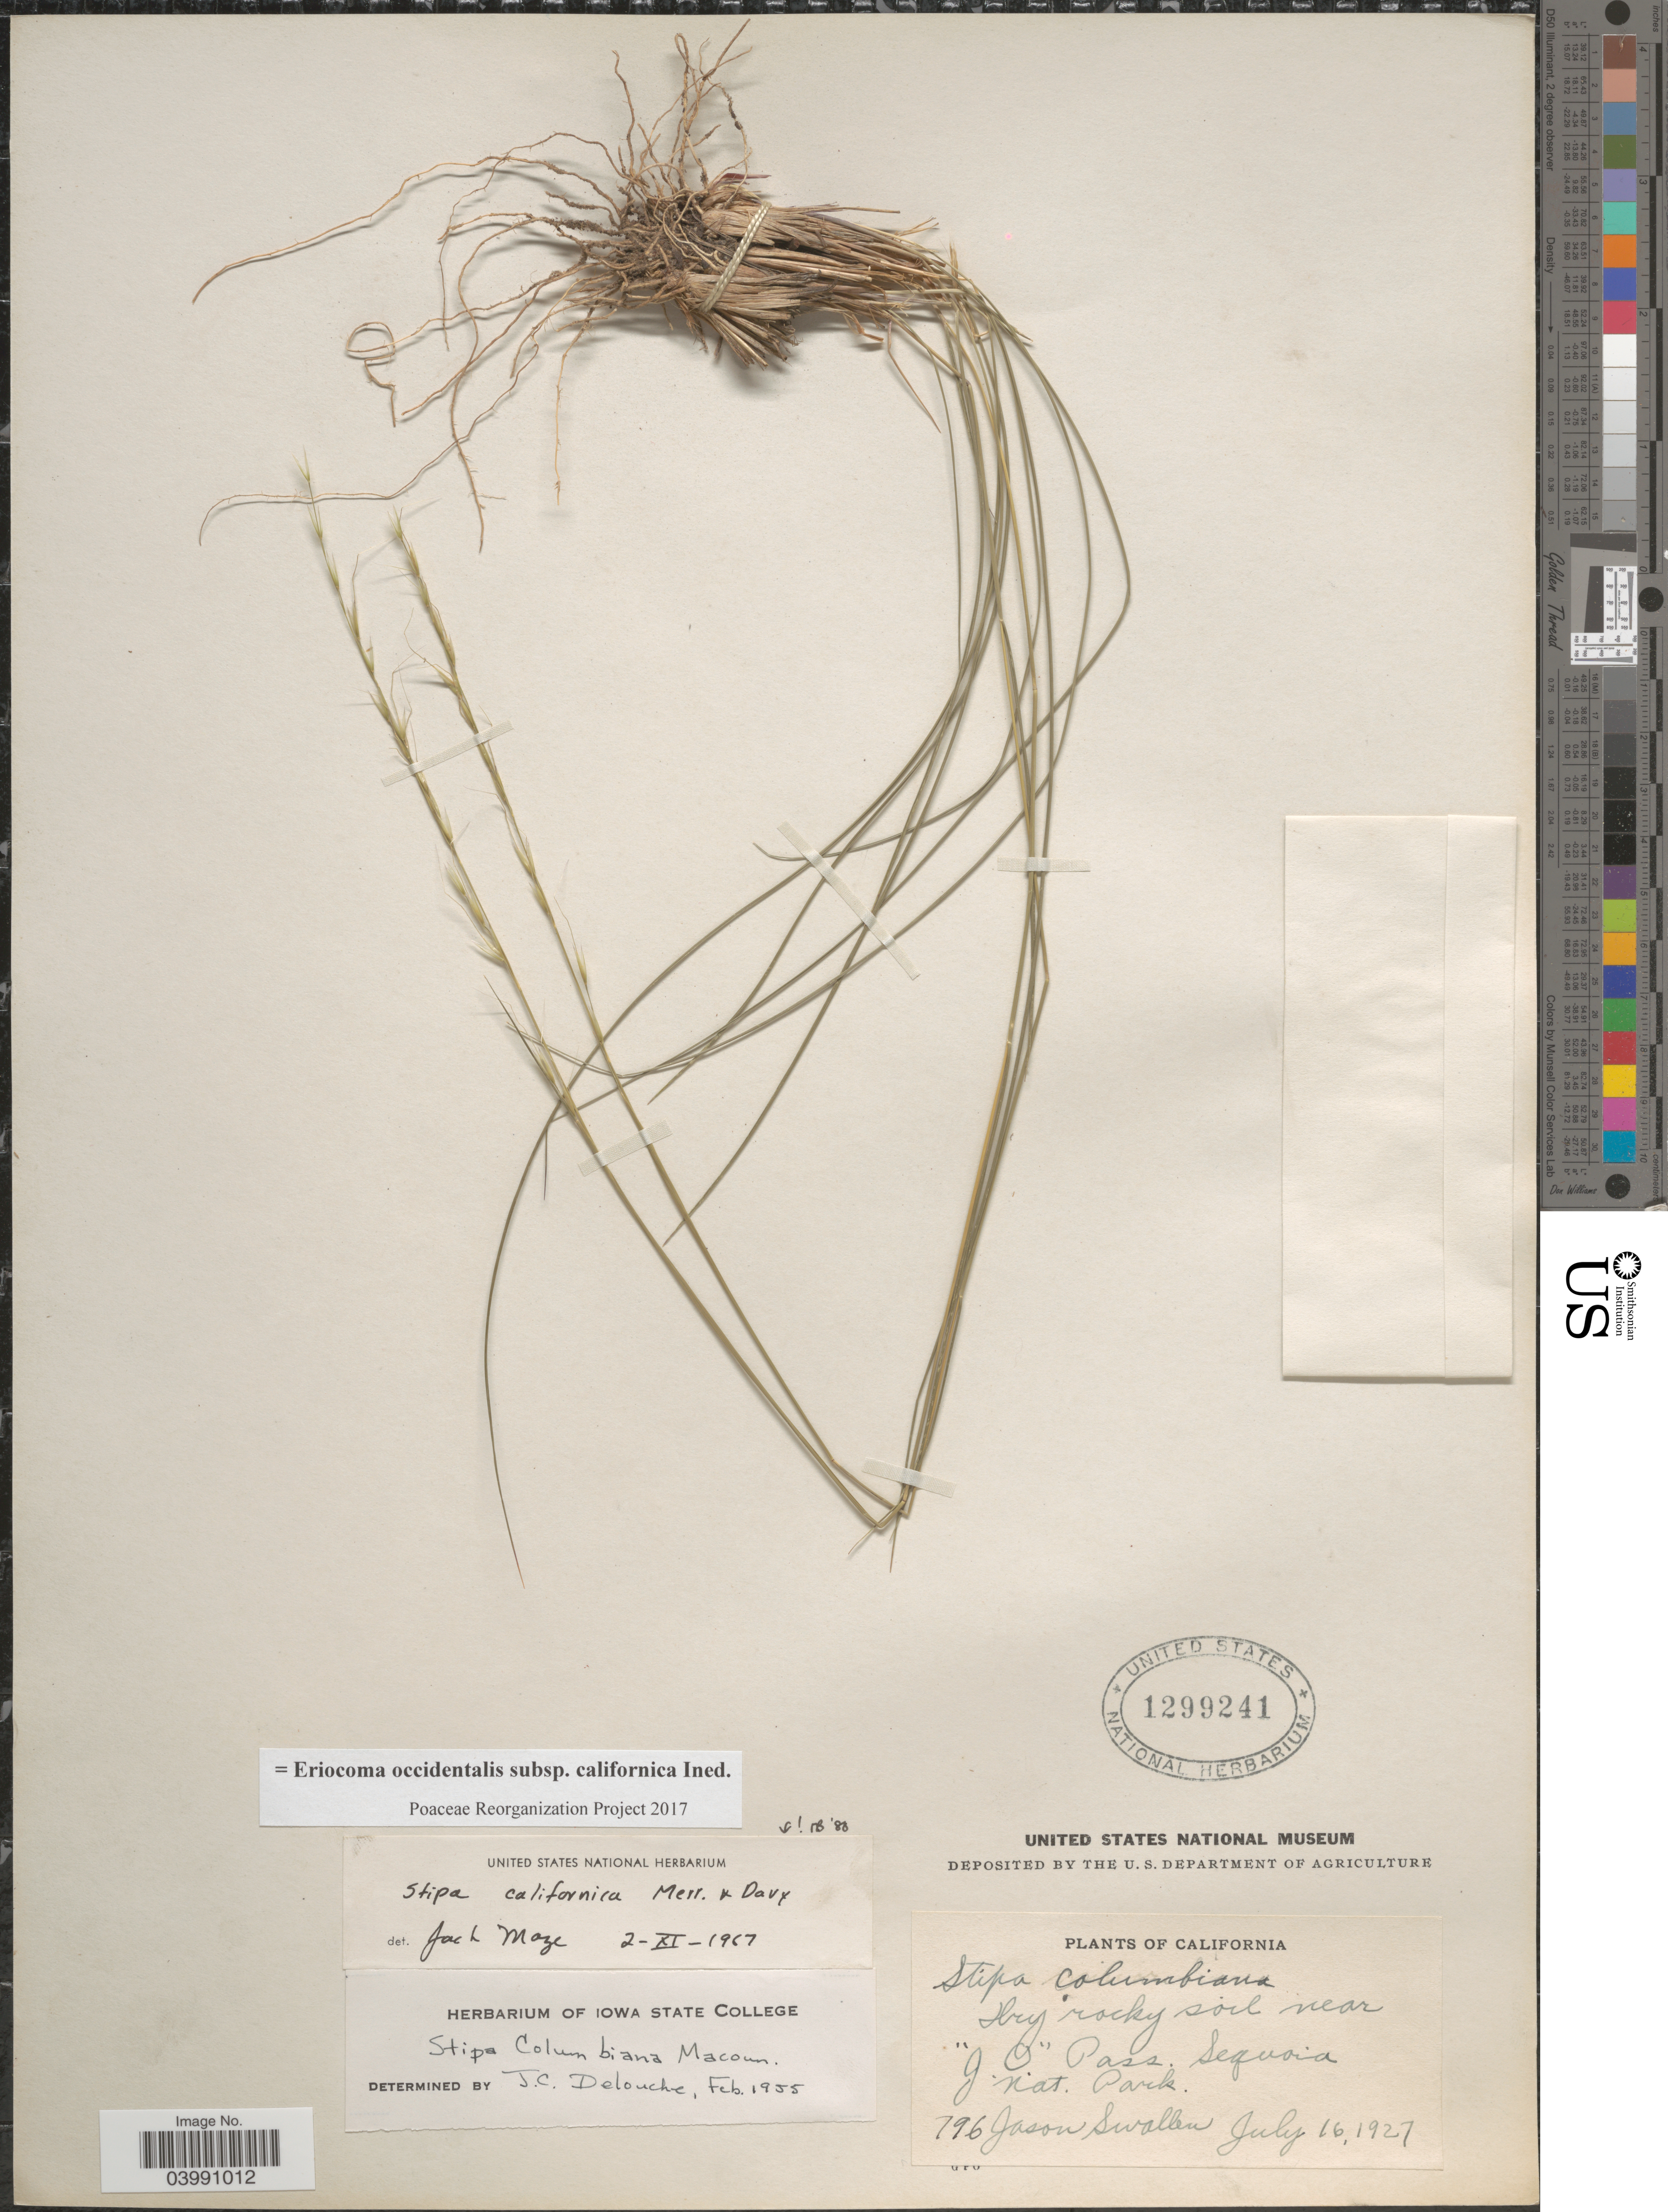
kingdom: Plantae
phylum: Tracheophyta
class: Liliopsida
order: Poales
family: Poaceae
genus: Eriocoma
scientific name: Eriocoma occidentalis subsp. californica ined.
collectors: J. R. Swallen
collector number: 796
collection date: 1927-07-16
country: United States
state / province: California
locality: Dry rocku soil near "J. O." Pass, Sequoia Nat. Park.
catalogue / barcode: US 1299241